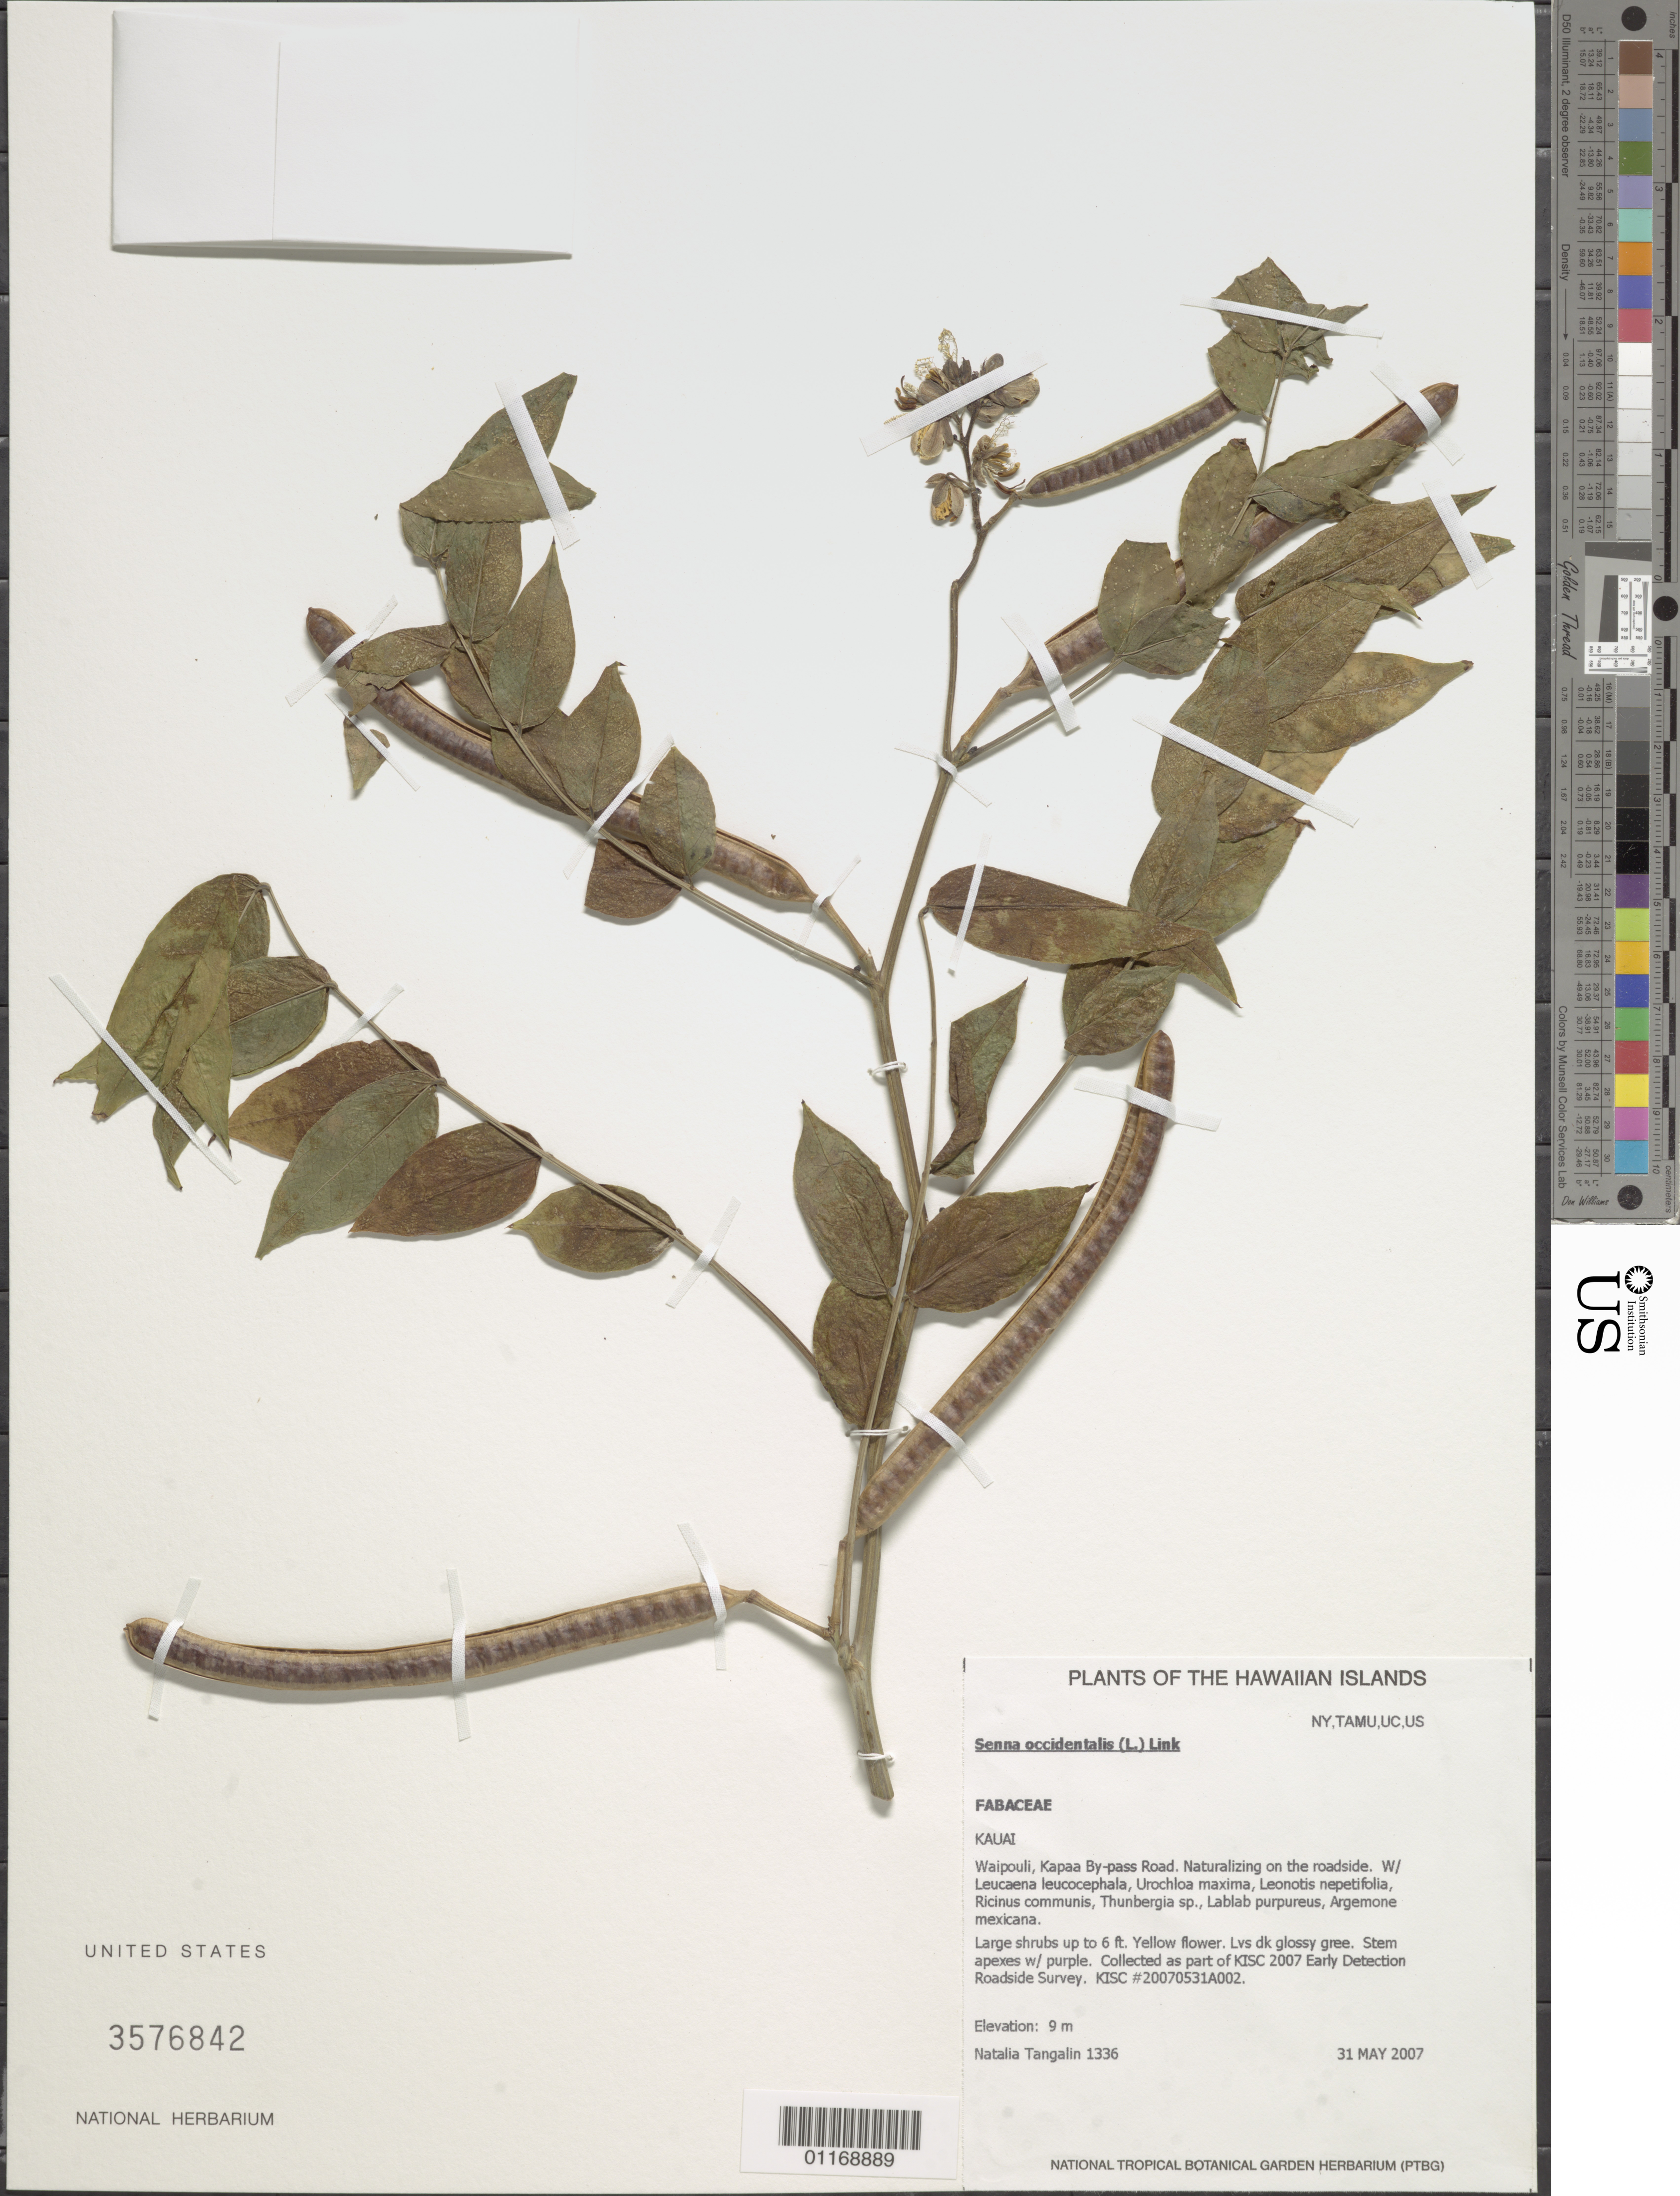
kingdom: Plantae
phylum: Tracheophyta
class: Magnoliopsida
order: Fabales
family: Fabaceae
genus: Senna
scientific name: Senna occidentalis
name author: (L.) Link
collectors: N. Tangalin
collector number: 1336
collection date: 2007-05-31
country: United States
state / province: Hawaii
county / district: Kauai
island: Kaua'i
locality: Waipouli, Kapaa By-pass Road.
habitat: Roadside.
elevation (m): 9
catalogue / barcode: US 3576842